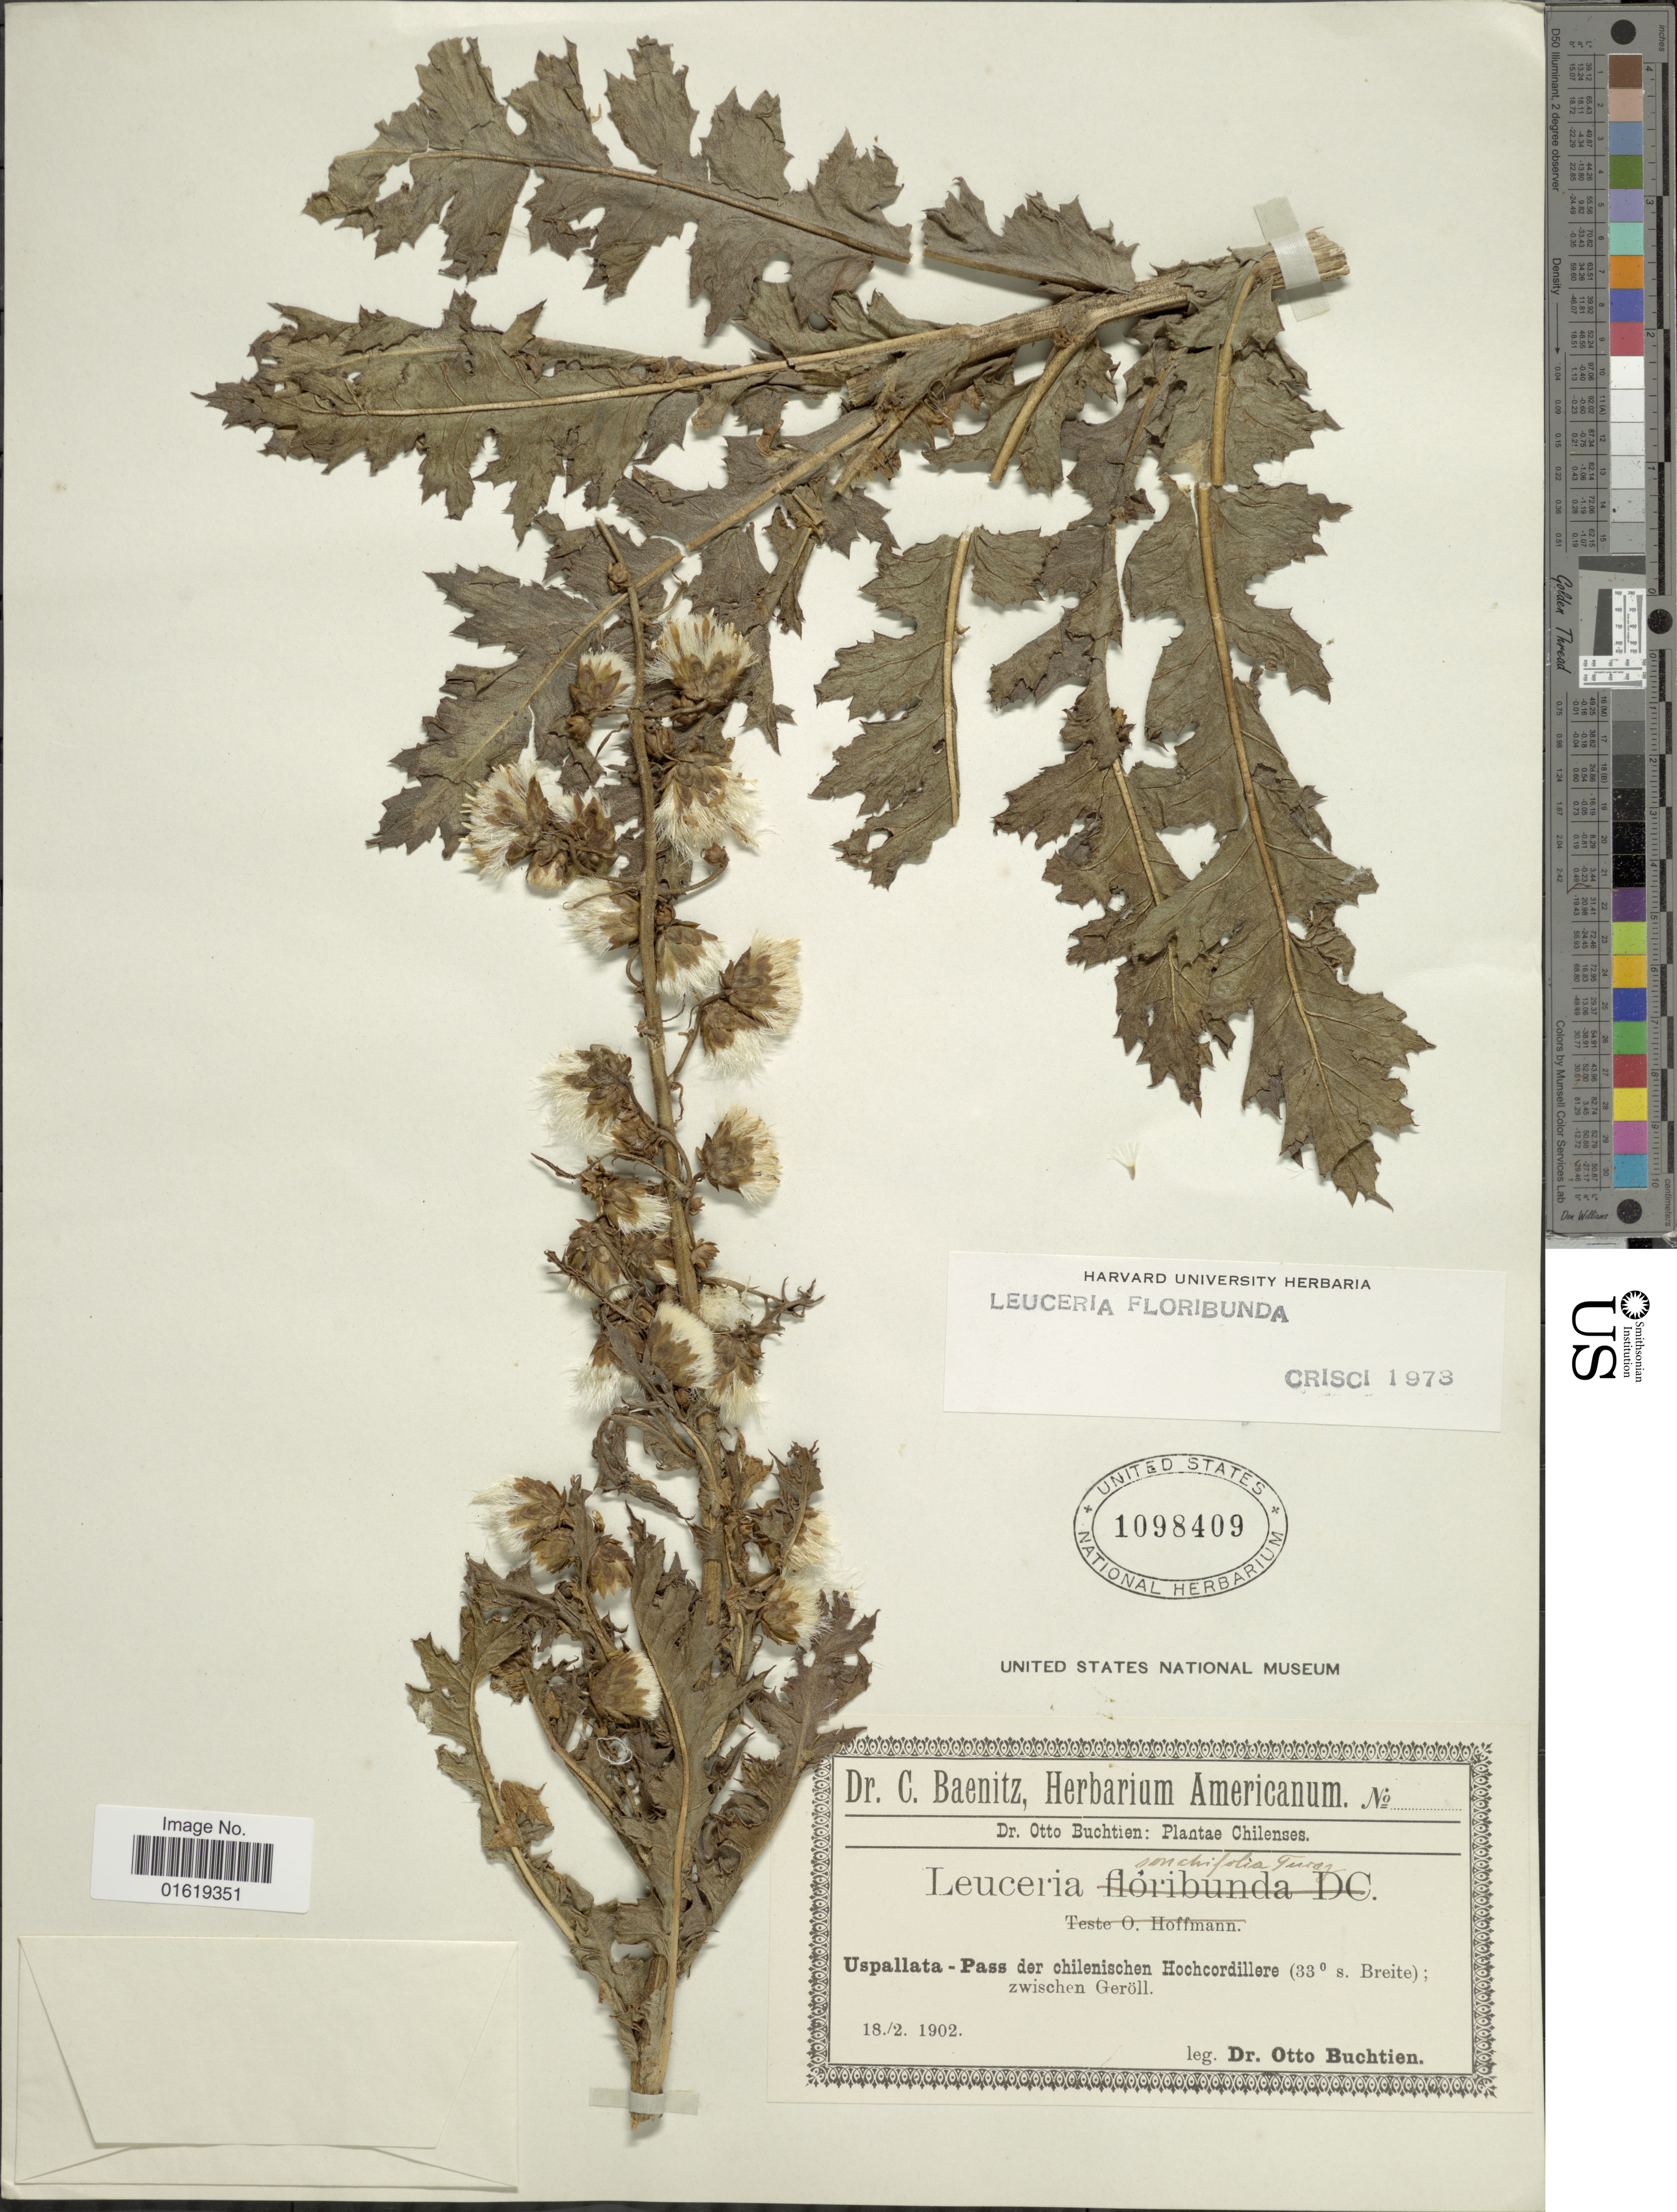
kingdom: Plantae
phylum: Tracheophyta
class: Magnoliopsida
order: Asterales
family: Asteraceae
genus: Leucheria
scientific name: Leucheria floribunda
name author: DC.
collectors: O. Buchtien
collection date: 1902-02-18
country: Chile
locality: Uspallata-Pass der chilenischen Hochcordillere (33° s. Breite); zwischen Geröll.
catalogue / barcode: US 1098409